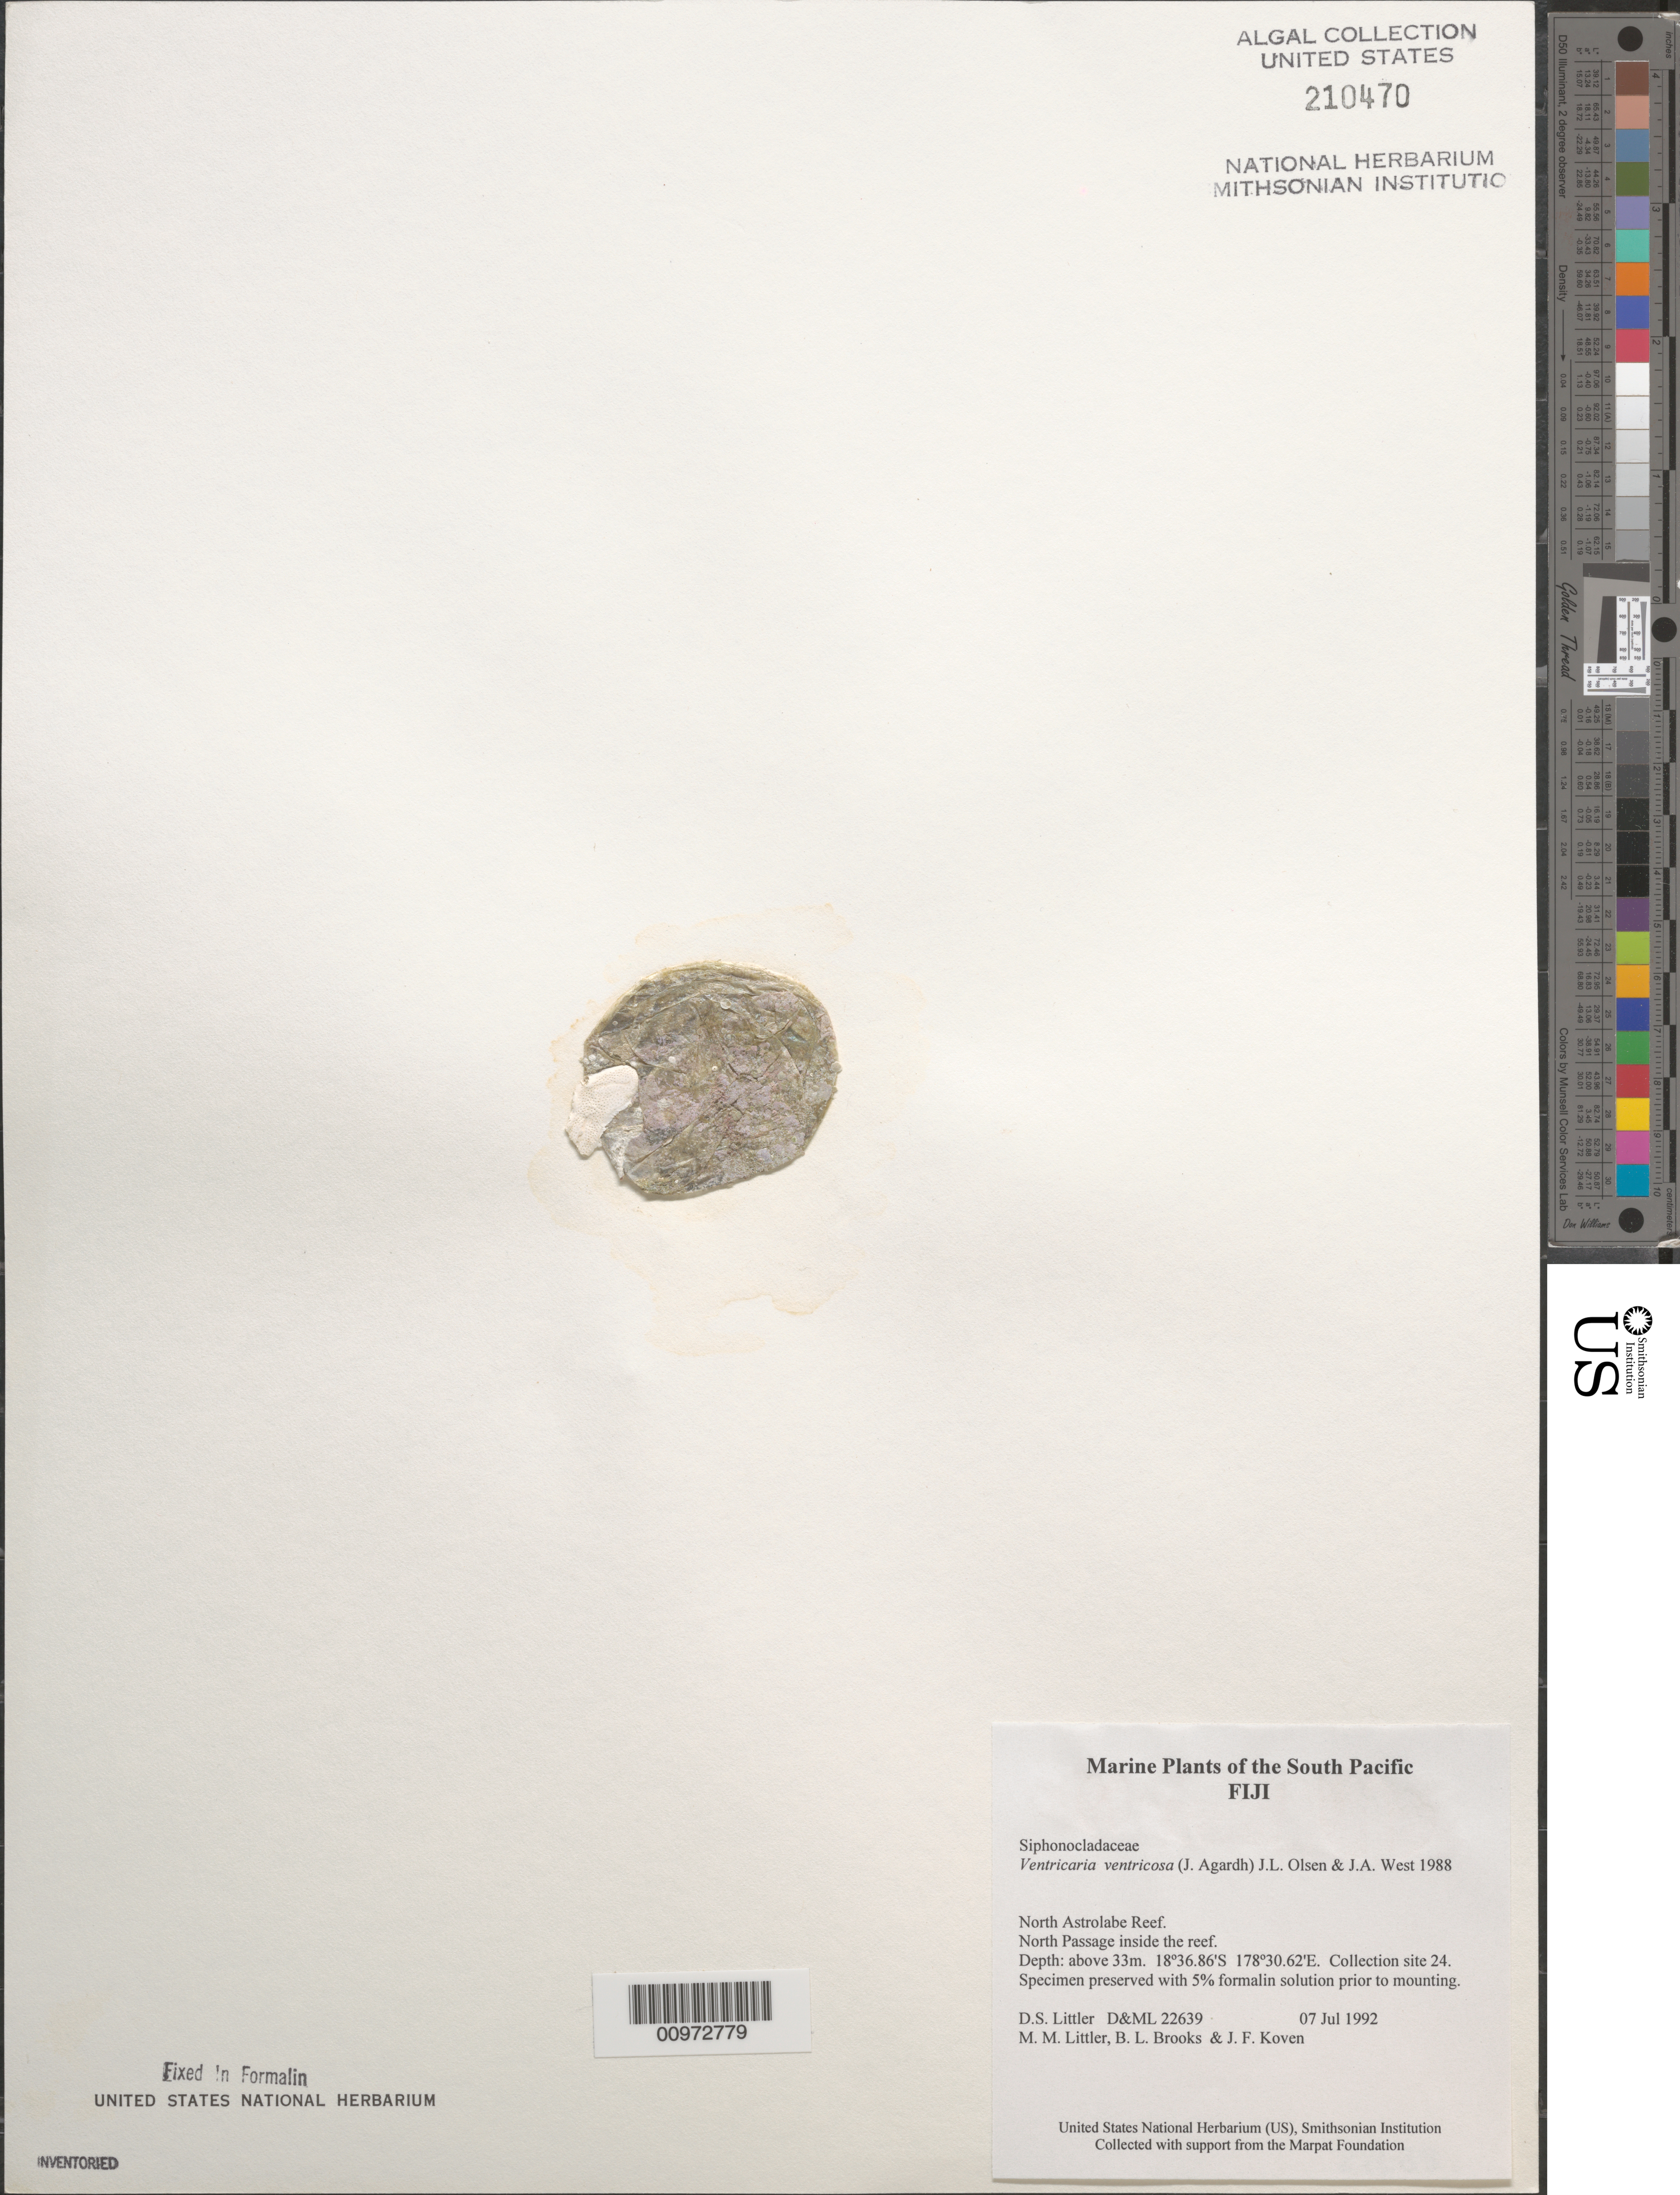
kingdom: Plantae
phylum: Chlorophyta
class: Ulvophyceae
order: Siphonocladales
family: Valoniaceae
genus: Valonia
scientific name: Valonia ventricosa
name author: J. Agardh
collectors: D. S. Littler, M. M. Littler, B. Brooks & J. Koven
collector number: D&ML 22639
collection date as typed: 07 Jul 1992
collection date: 1992-07-07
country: Fiji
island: North Astrolabe Reef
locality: North Astrolabe Reef, North Passage inside the reef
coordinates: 18 36.86'S, 178 30.62'E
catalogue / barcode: US 210470